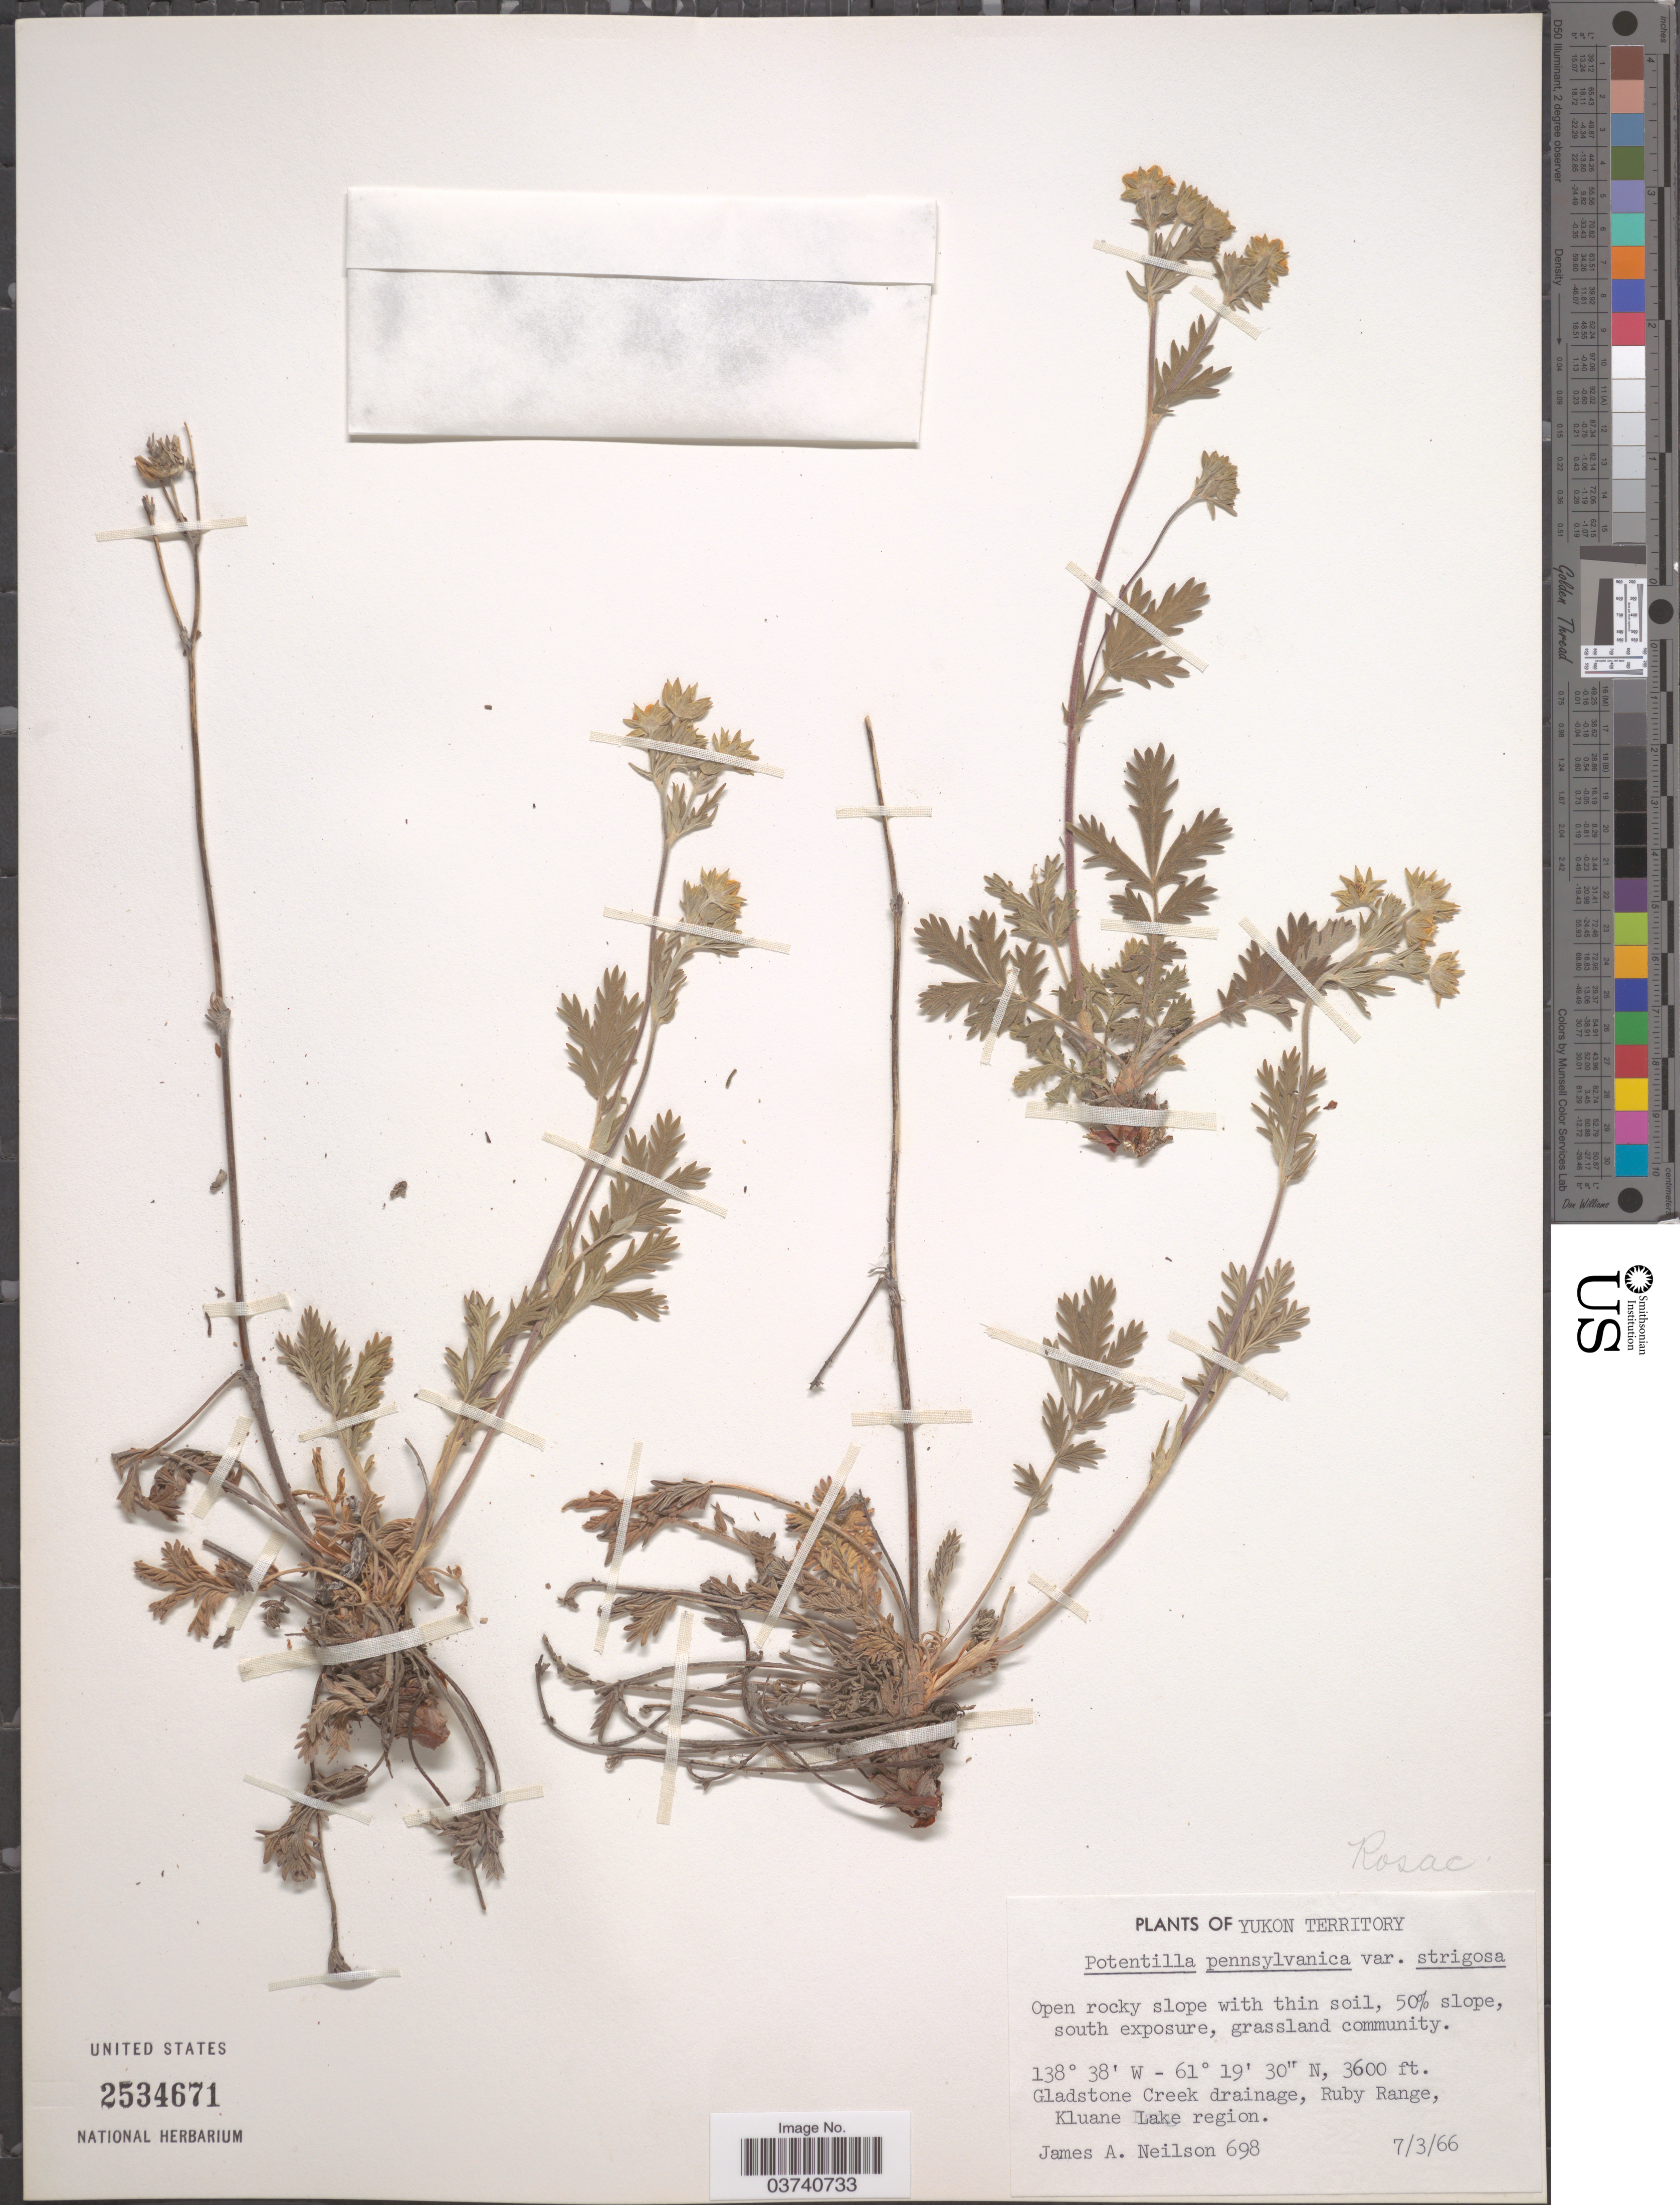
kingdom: Plantae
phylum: Tracheophyta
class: Magnoliopsida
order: Rosales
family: Rosaceae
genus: Potentilla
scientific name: Potentilla pensylvanica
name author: L.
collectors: J. Neilson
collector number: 698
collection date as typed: Transcribed d/m/y: 3/7/66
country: Canada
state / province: Yukon Territory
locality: South exposure, grassland community. Gladstone Creek drainage, Ruby Range, Kluane Lake region.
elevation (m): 1097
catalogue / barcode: US 2534671